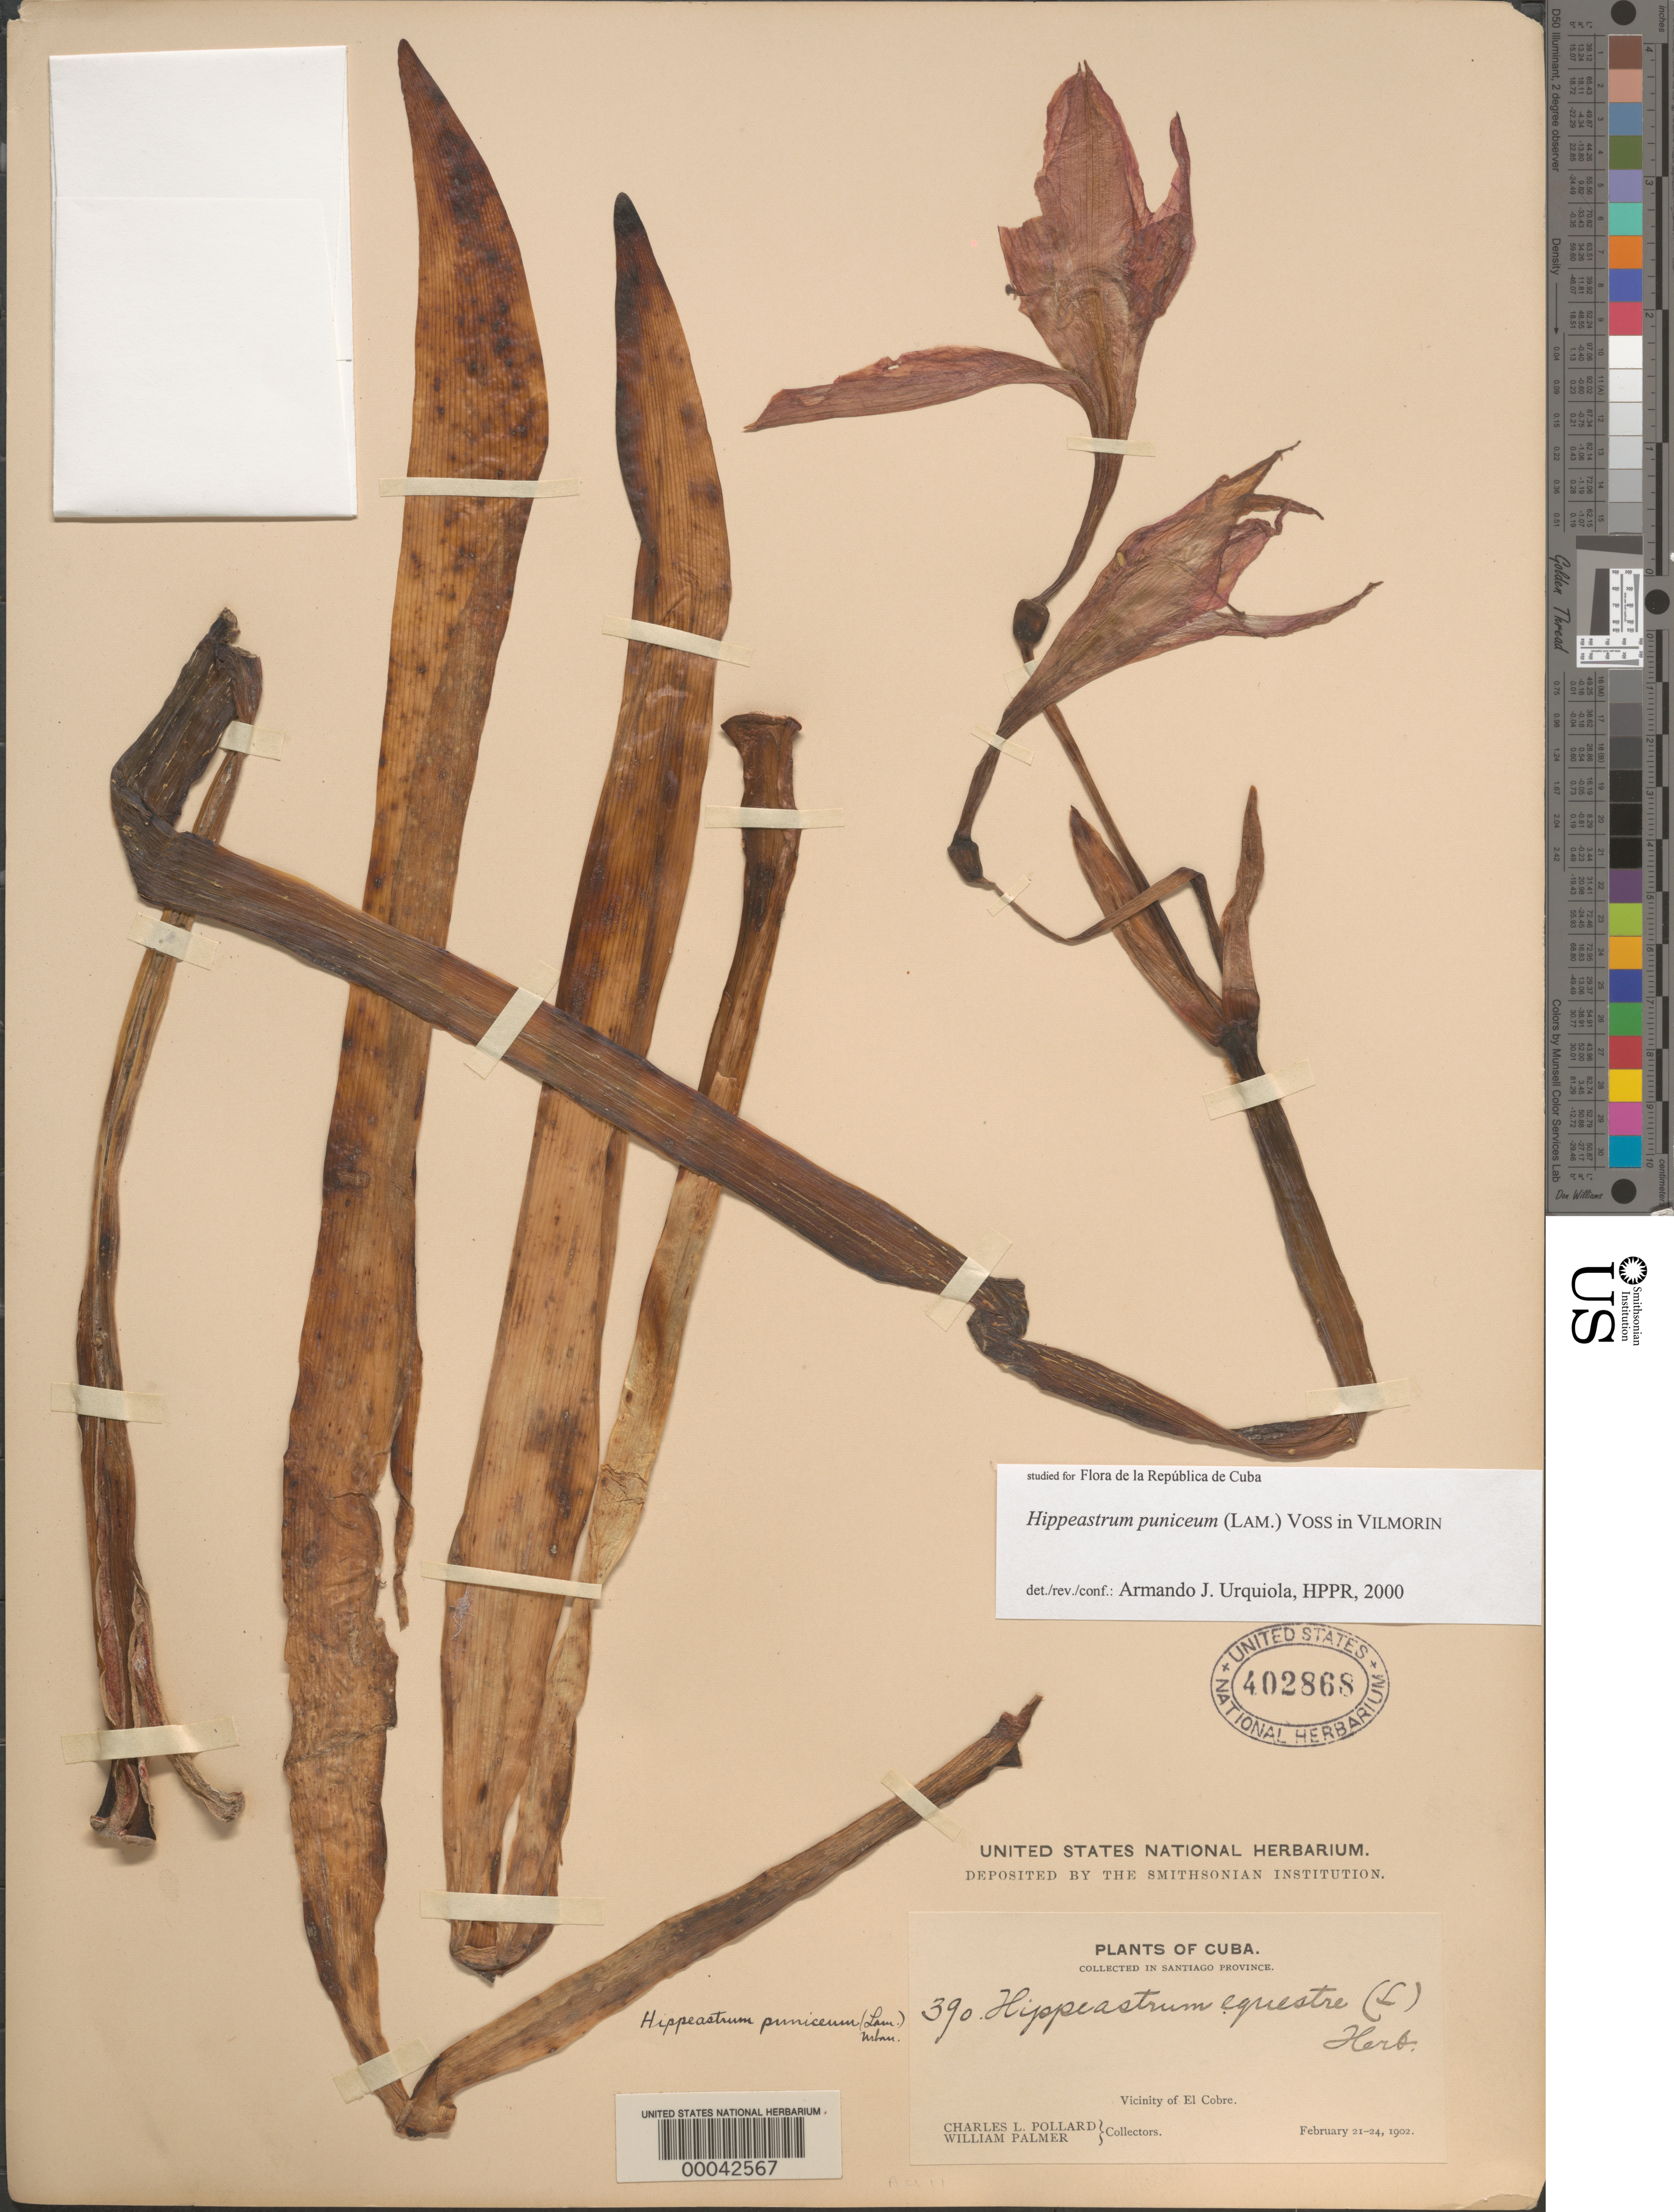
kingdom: Plantae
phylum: Tracheophyta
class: Liliopsida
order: Asparagales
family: Amaryllidaceae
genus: Hippeastrum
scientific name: Hippeastrum puniceum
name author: (Lam.) Voss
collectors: C. L. Pollard & W. Palmer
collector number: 390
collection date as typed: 21 Feb 1902 to 24 Feb 1902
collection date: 1902-02-21/1902-02-24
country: Cuba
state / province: Oriente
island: Greater Antilles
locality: Vicinity of el cobre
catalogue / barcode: US 402868